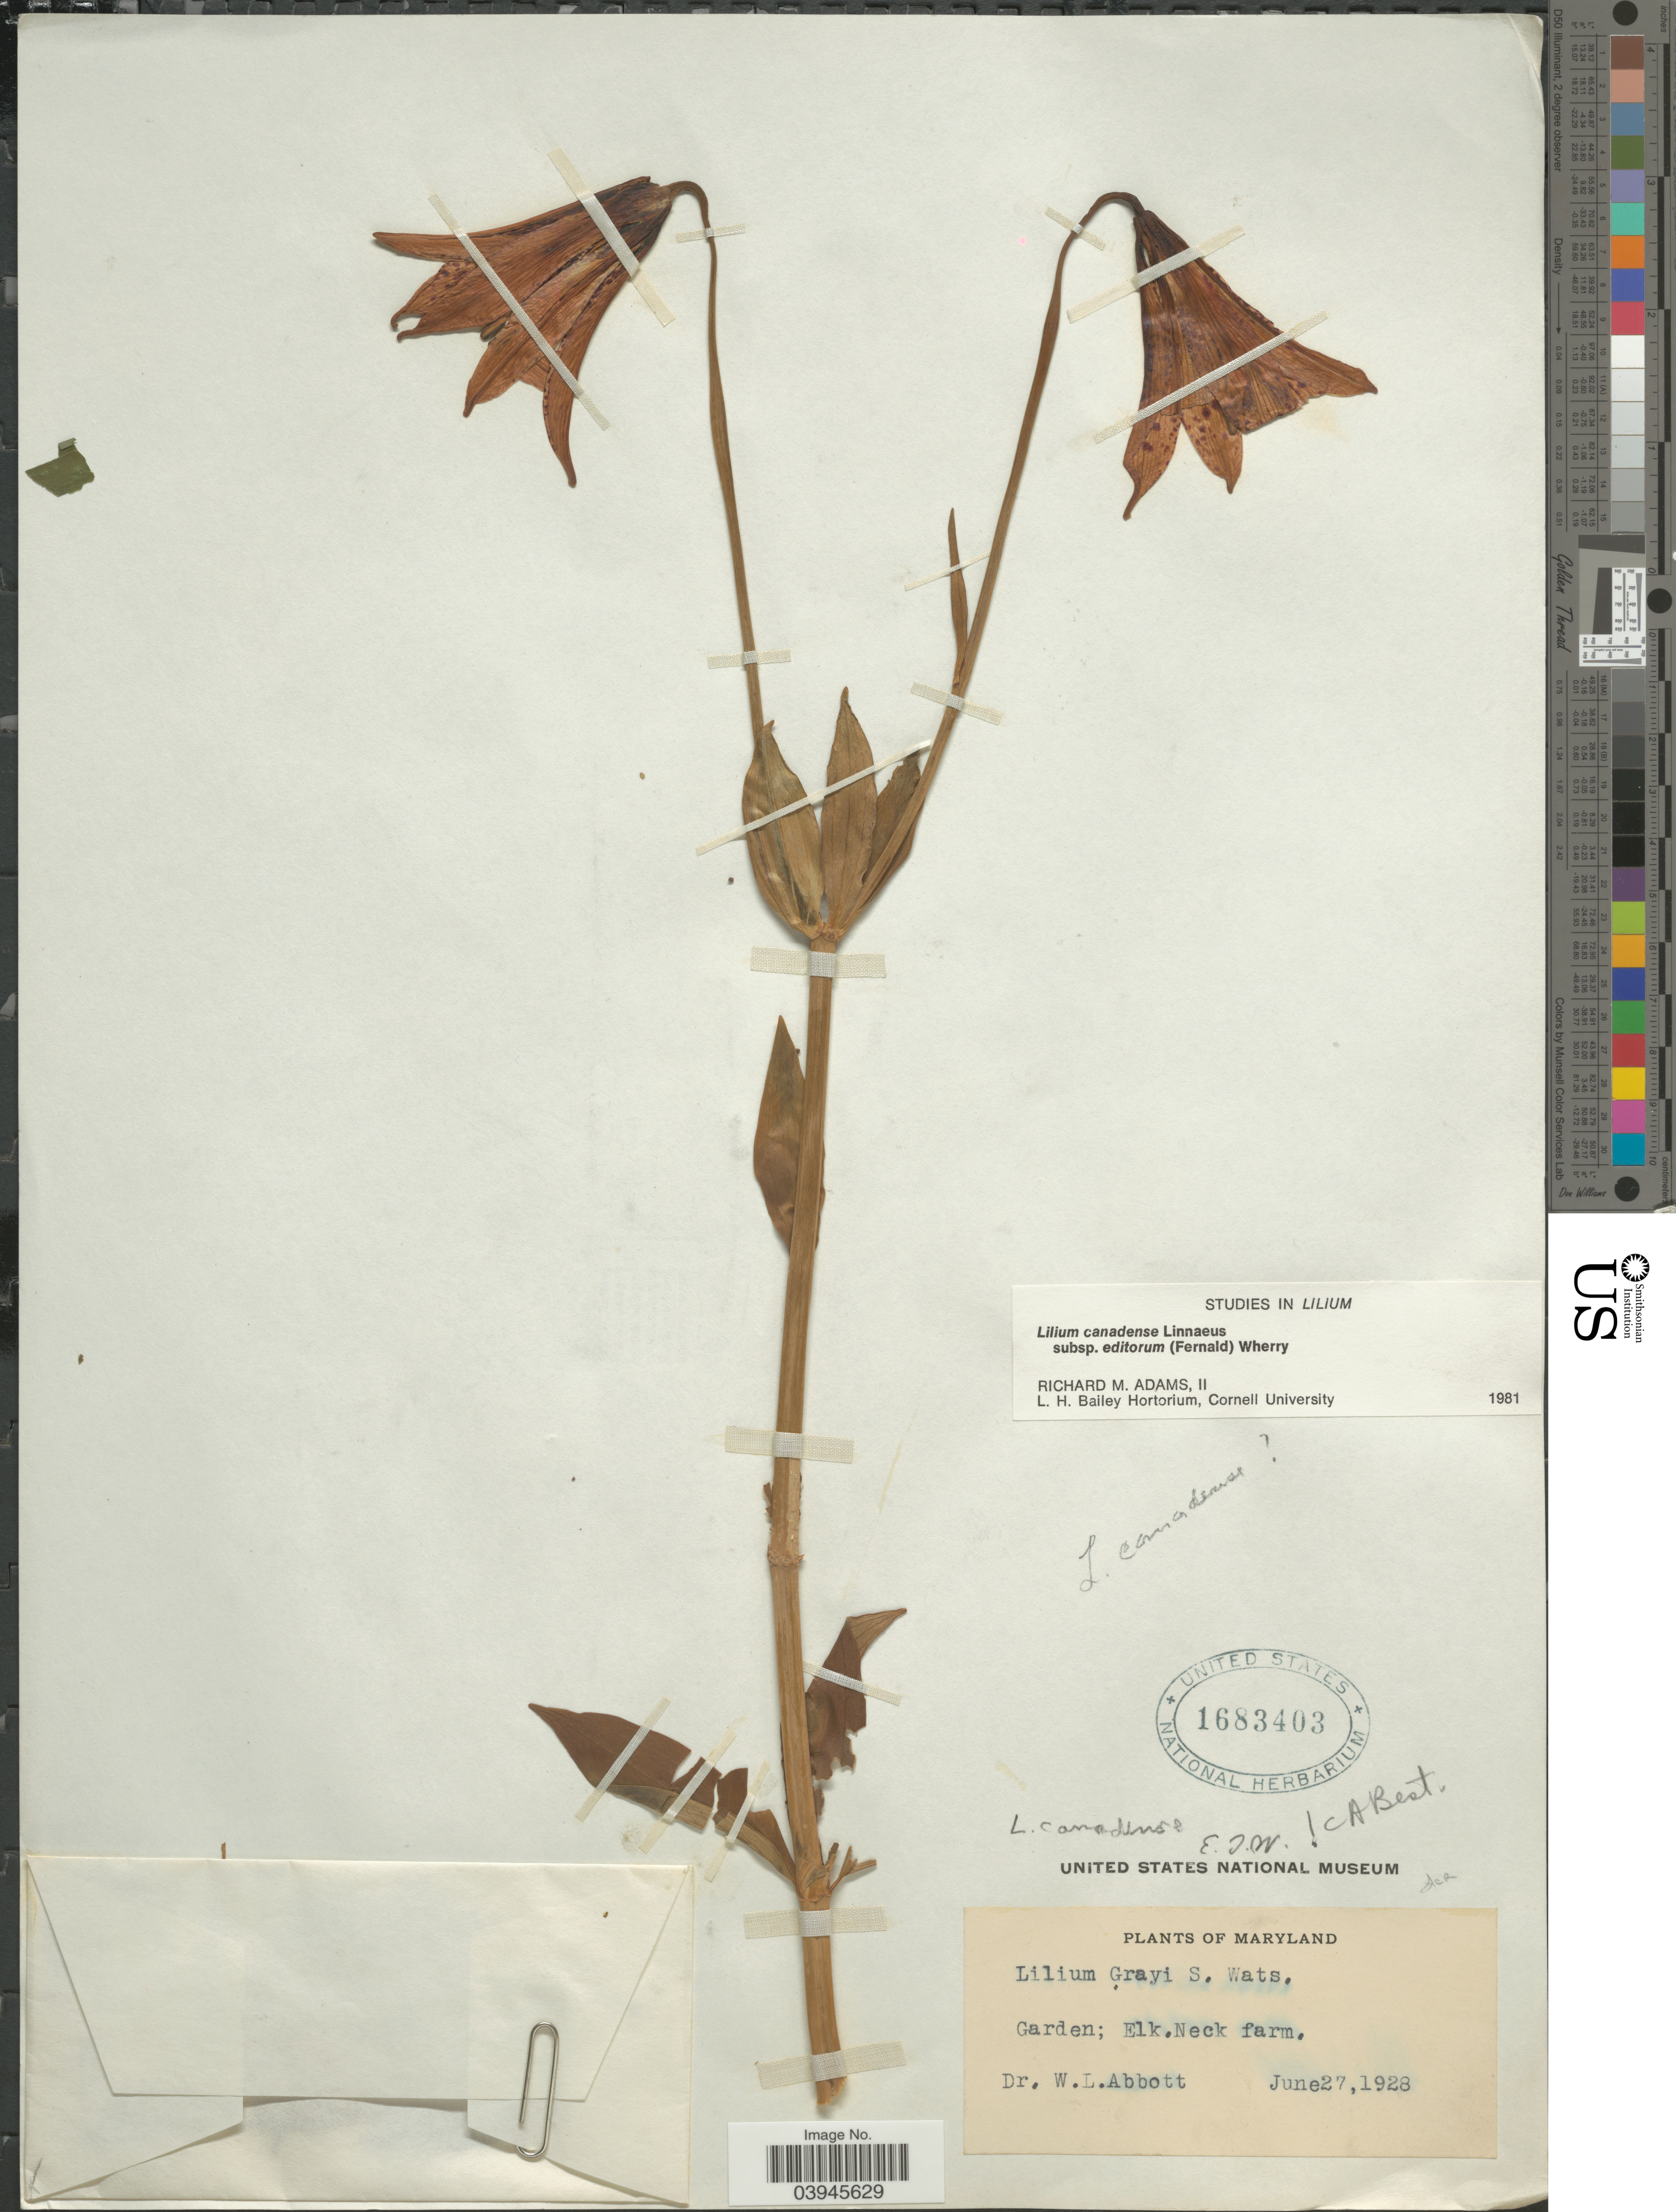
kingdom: Plantae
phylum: Tracheophyta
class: Liliopsida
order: Liliales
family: Liliaceae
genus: Lilium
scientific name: Lilium canadense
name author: L.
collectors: W. L. Abbott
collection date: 1928-06-27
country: United States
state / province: Maryland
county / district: Cecil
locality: Garden; Elk Neck farm.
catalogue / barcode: US 1683403